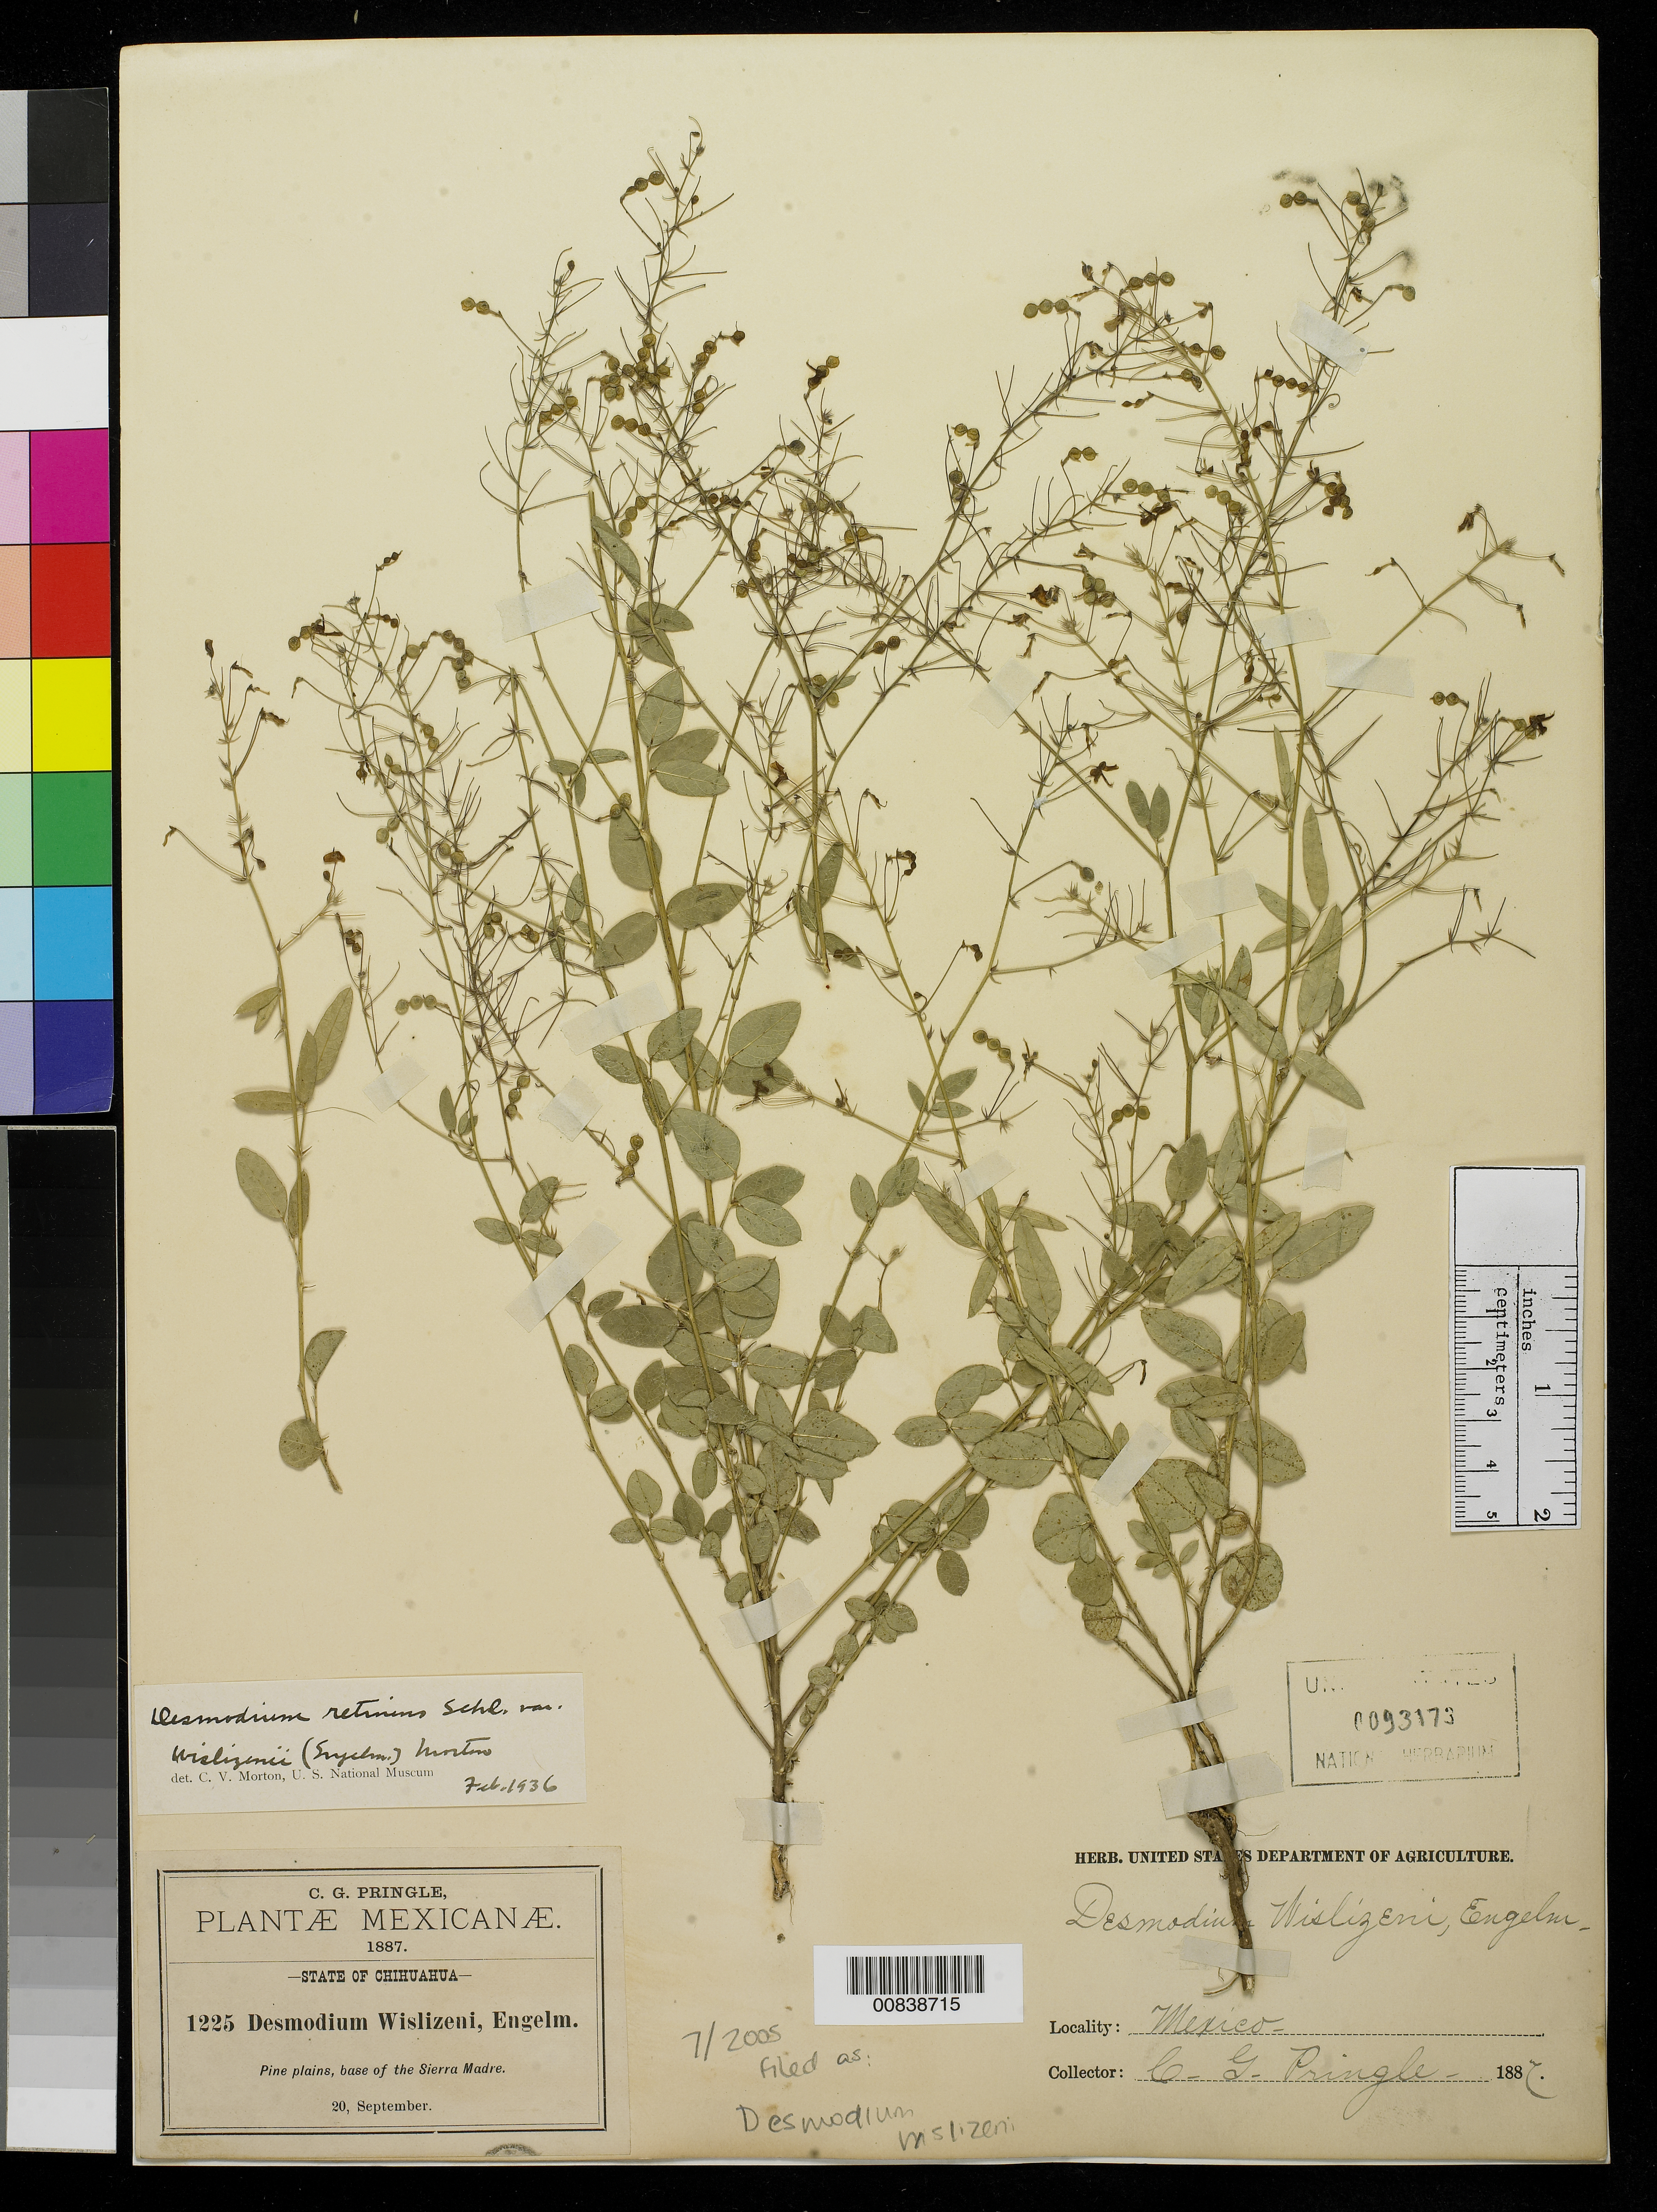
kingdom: Plantae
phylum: Tracheophyta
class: Magnoliopsida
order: Fabales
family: Fabaceae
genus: Desmodium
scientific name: Desmodium wislizeni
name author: Engelm. ex A. Gray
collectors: C. G. Pringle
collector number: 1225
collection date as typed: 20 Sep 1887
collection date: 1887-09-20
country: Mexico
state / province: Chihuahua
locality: Base of the Sierra Madre, Chihuahua.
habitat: Pine plains.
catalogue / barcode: US 93173